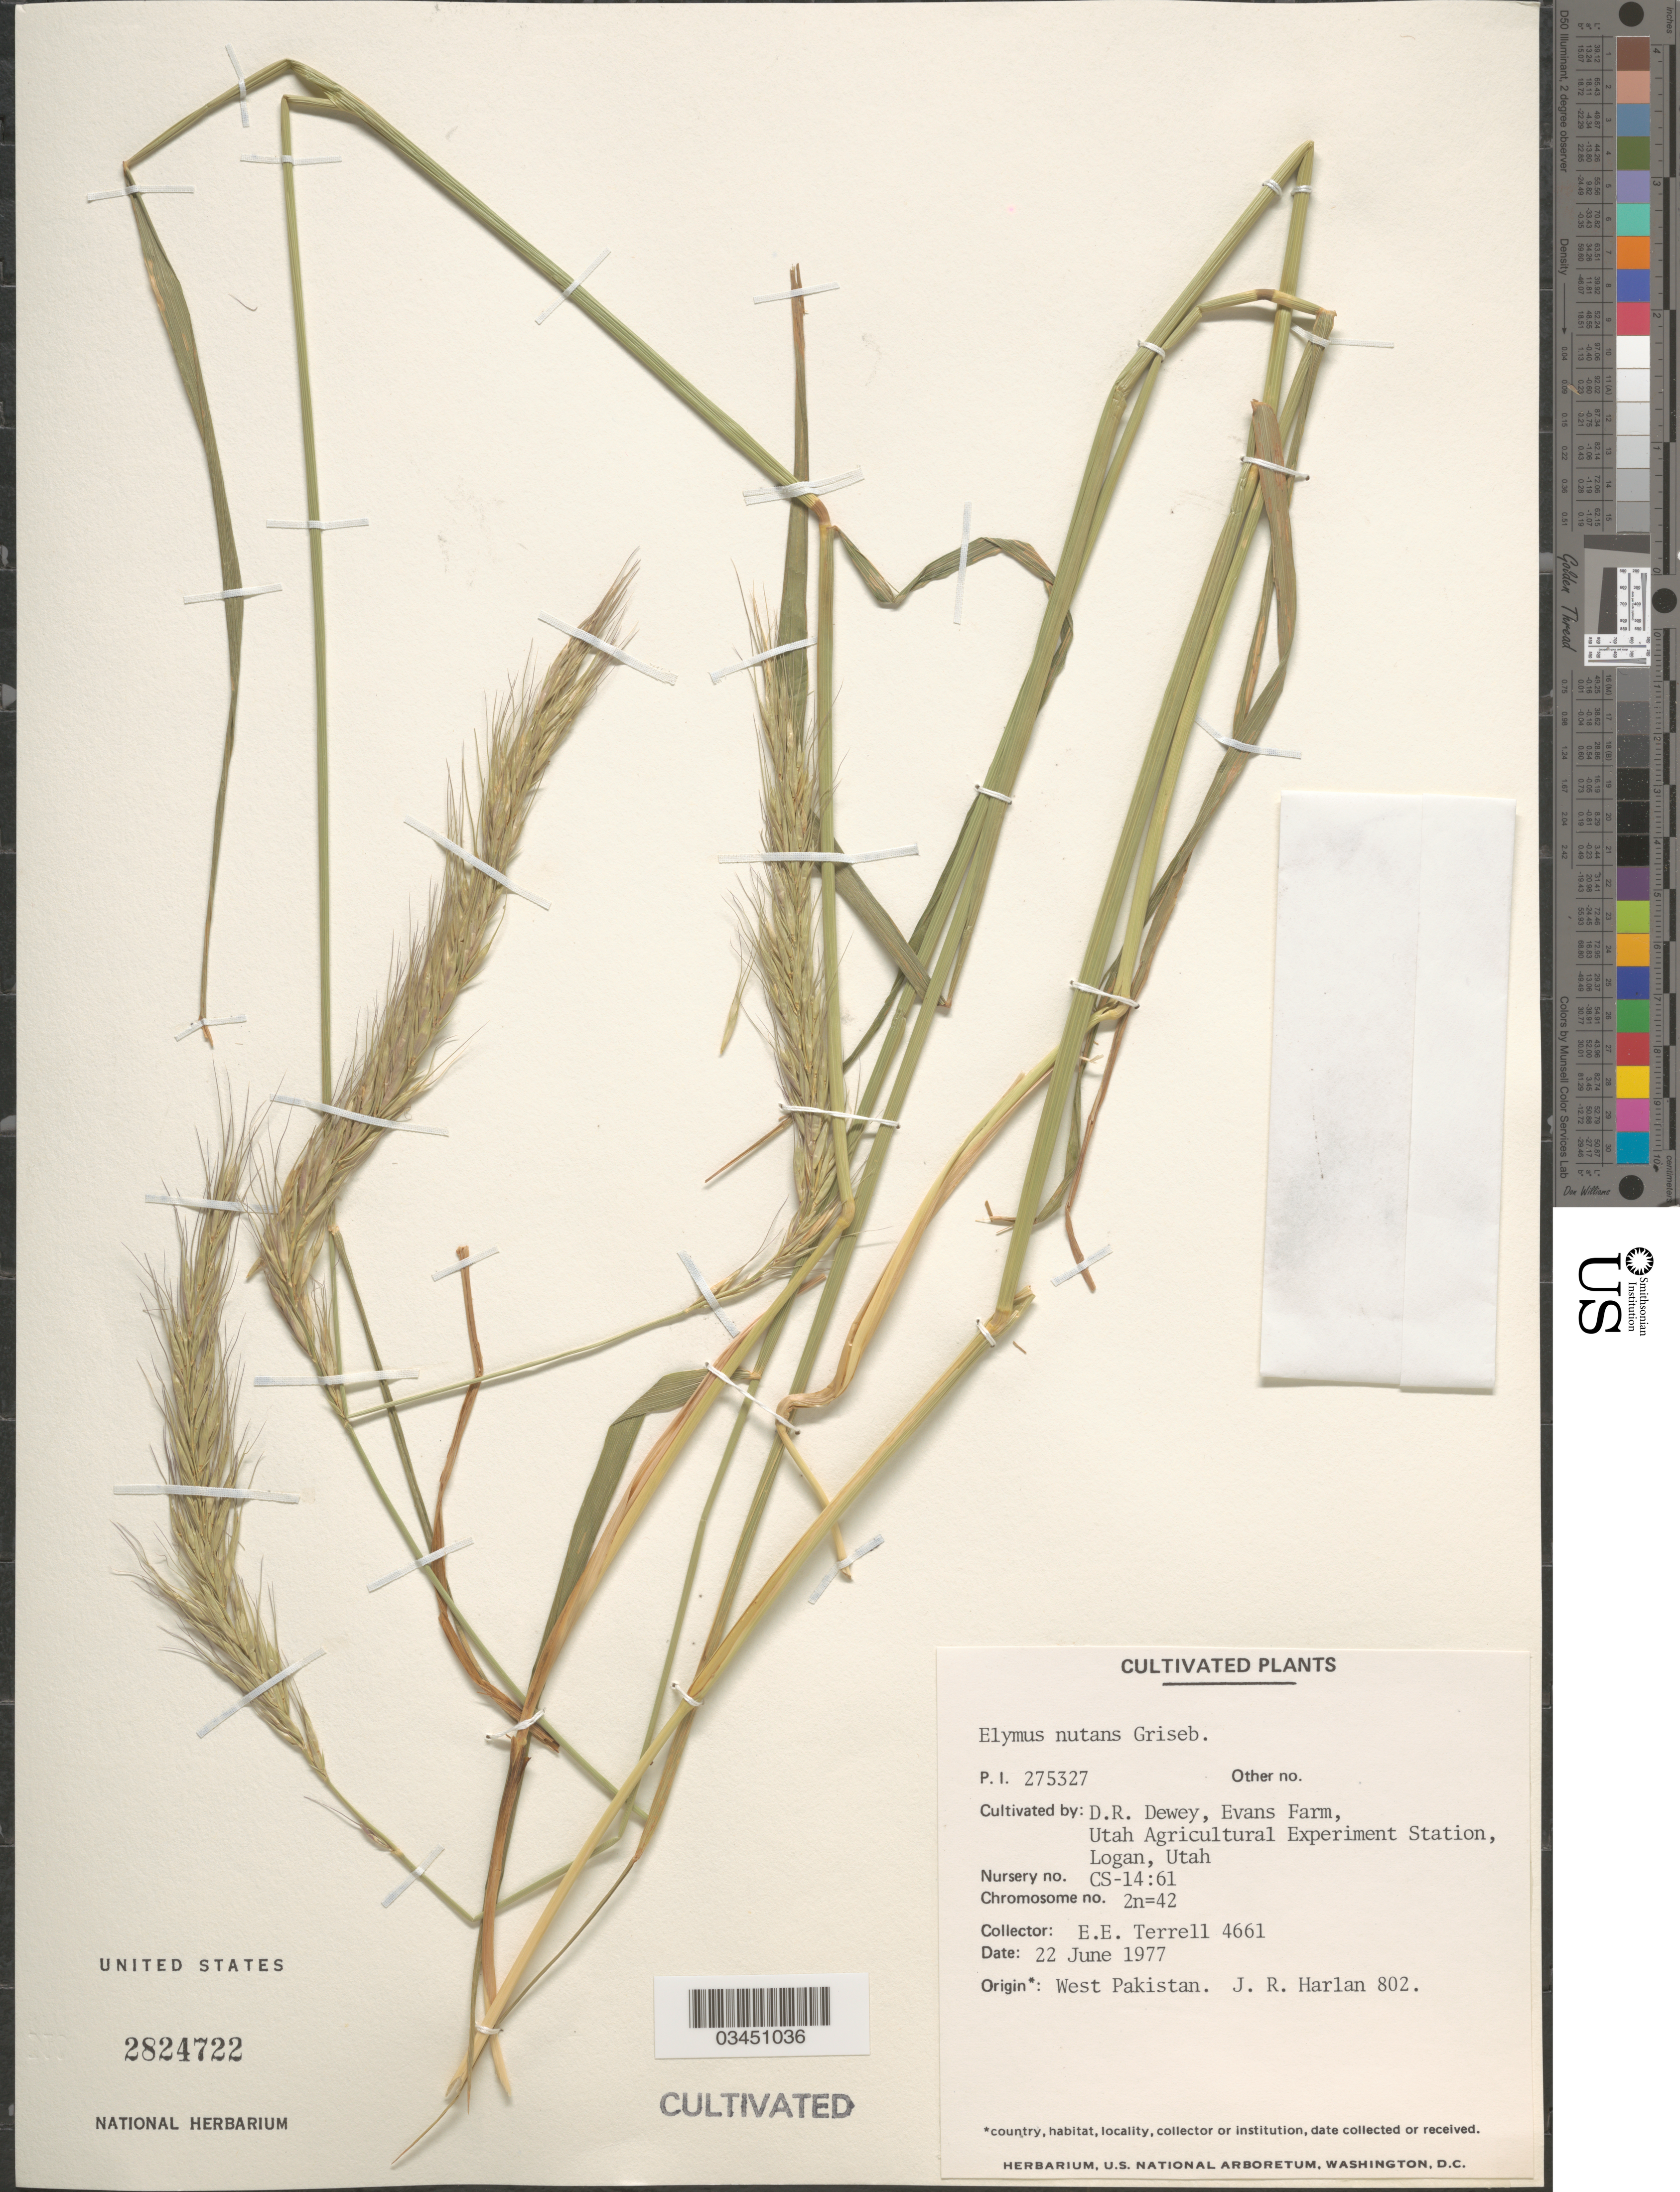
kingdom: Plantae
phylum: Tracheophyta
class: Liliopsida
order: Poales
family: Poaceae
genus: Elymus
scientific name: Elymus nutans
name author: Griseb.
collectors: D. Dewey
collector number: PI275327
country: United States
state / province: Utah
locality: Evans Farm, Utah Agricultural Experiment Station, Logan. Nursery no. CS-14:61.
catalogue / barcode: US 2824722